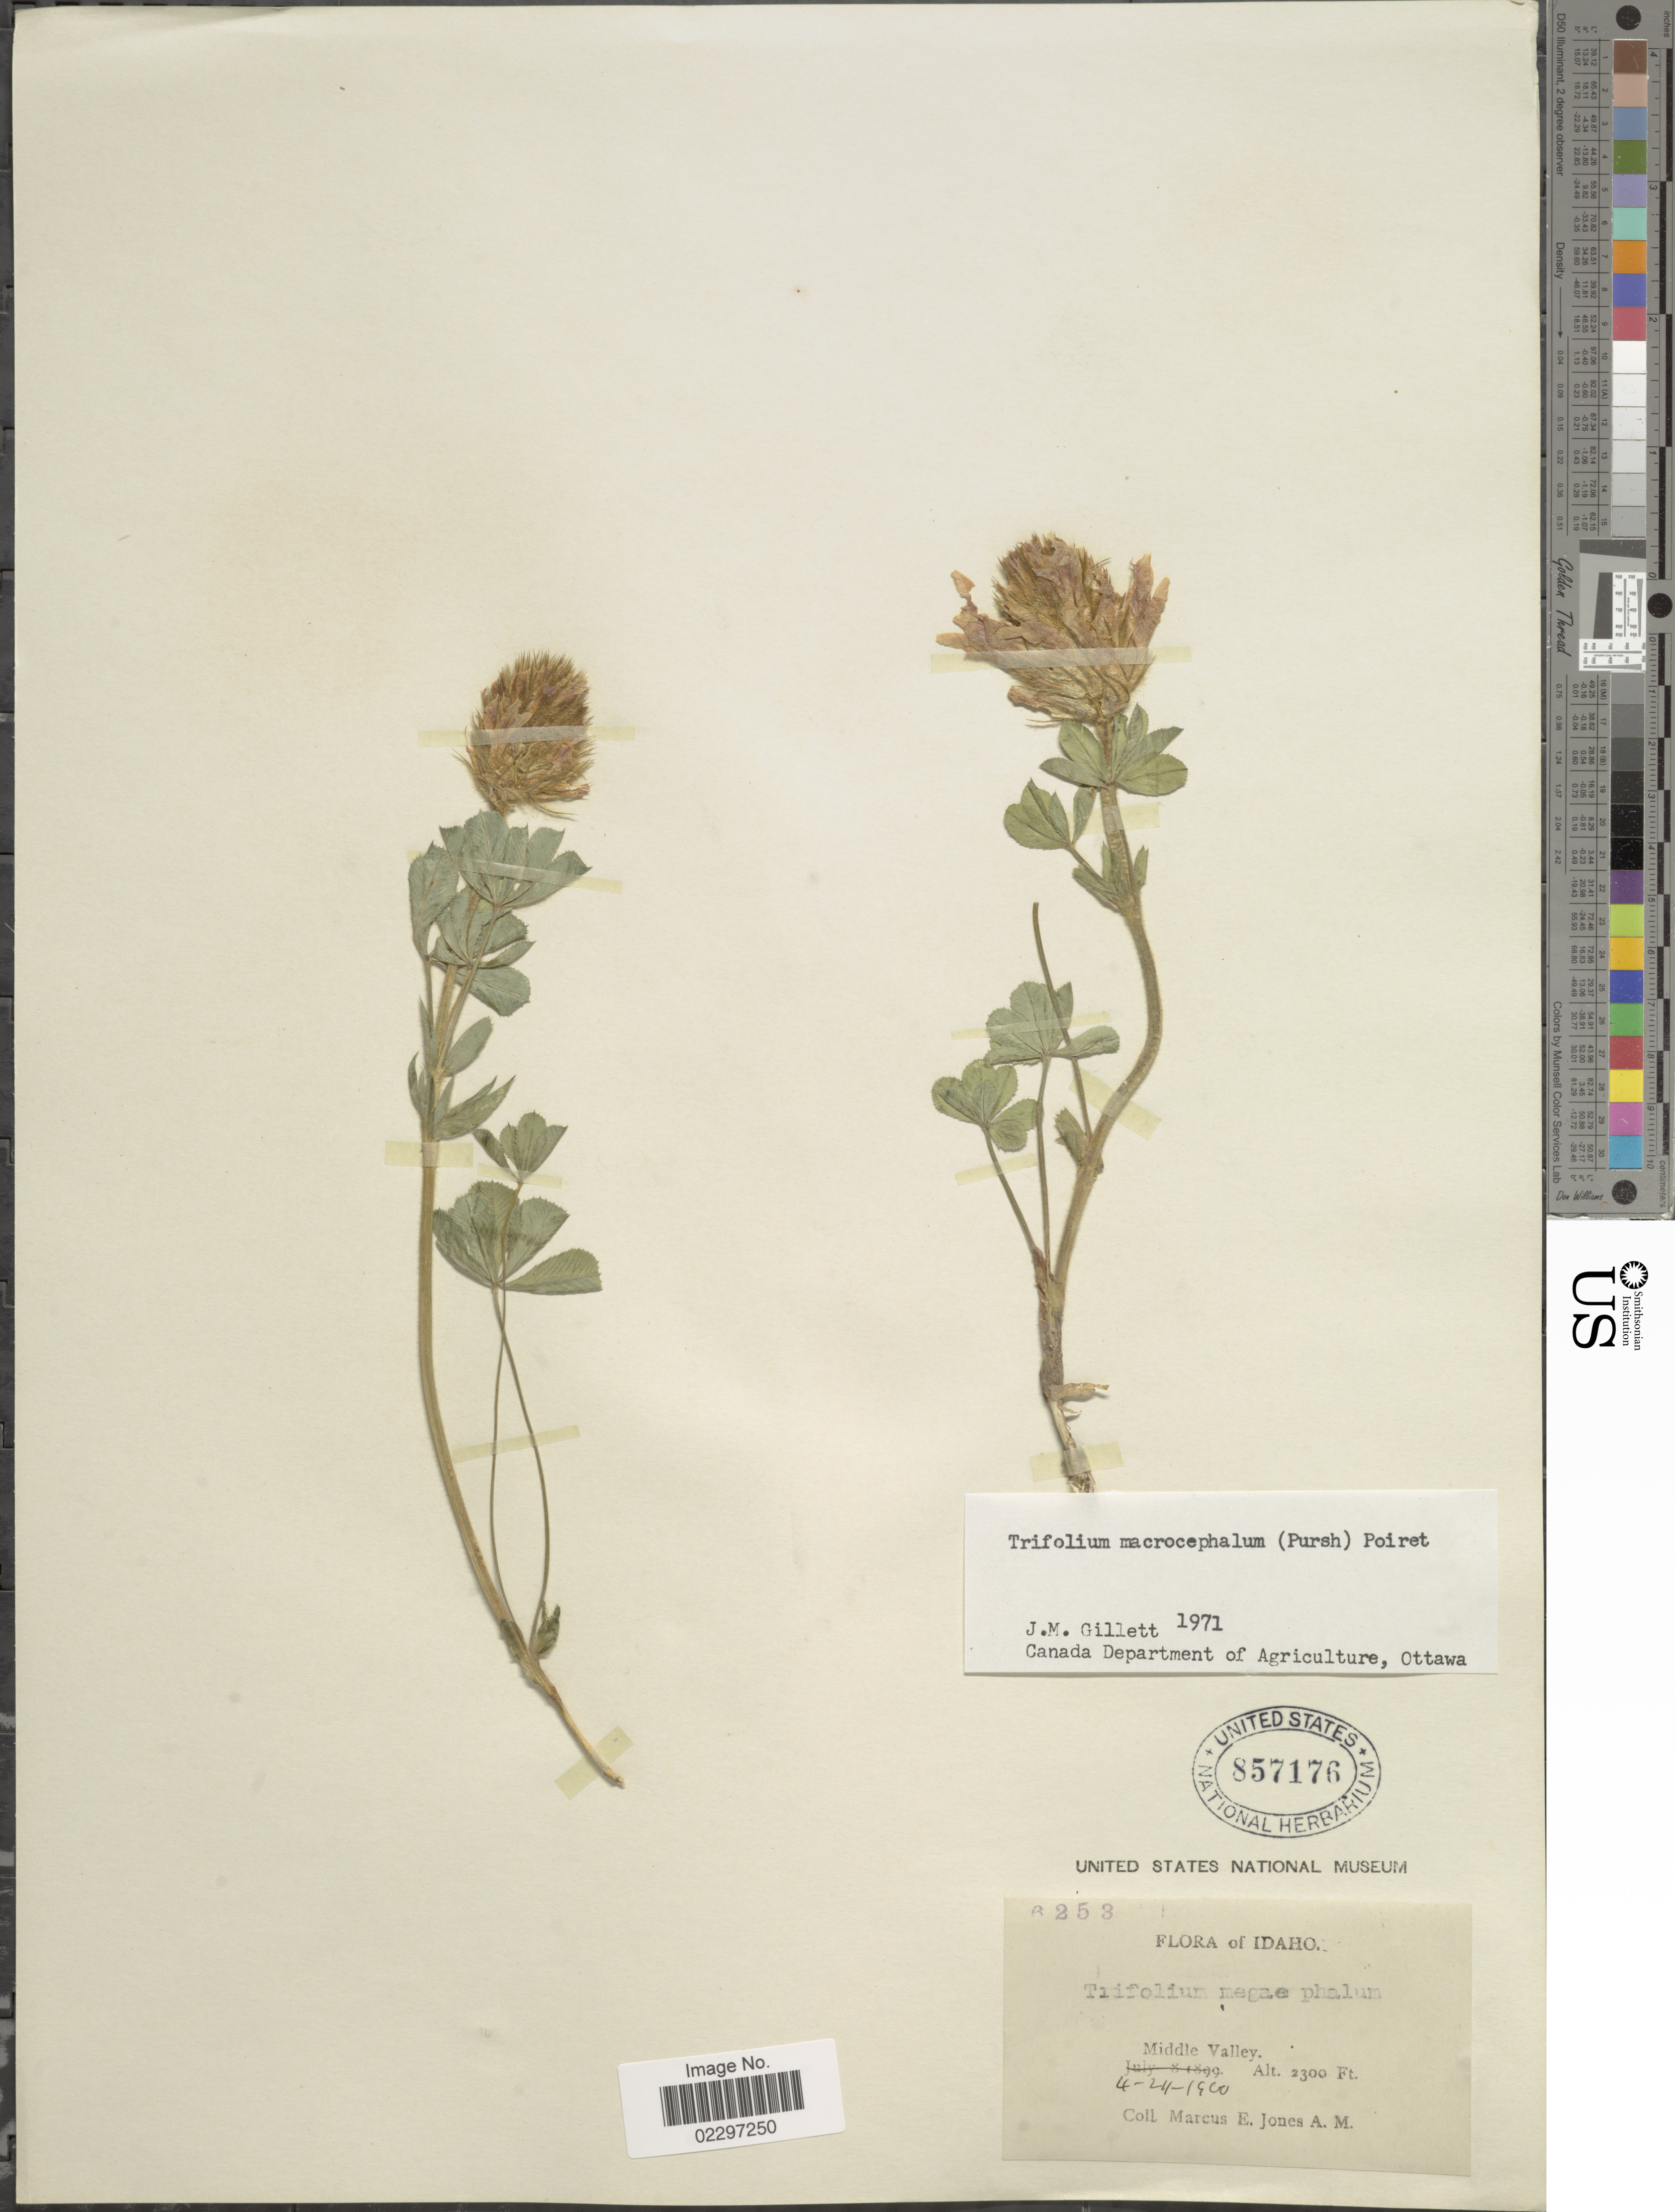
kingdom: Plantae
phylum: Tracheophyta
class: Magnoliopsida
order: Fabales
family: Fabaceae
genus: Trifolium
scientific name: Trifolium macrocephalum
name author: (Pursh) Poir.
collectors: M. E. Jones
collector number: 6253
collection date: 1900-04-24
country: United States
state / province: Idaho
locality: Middle Valley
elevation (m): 701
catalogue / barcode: US 857176